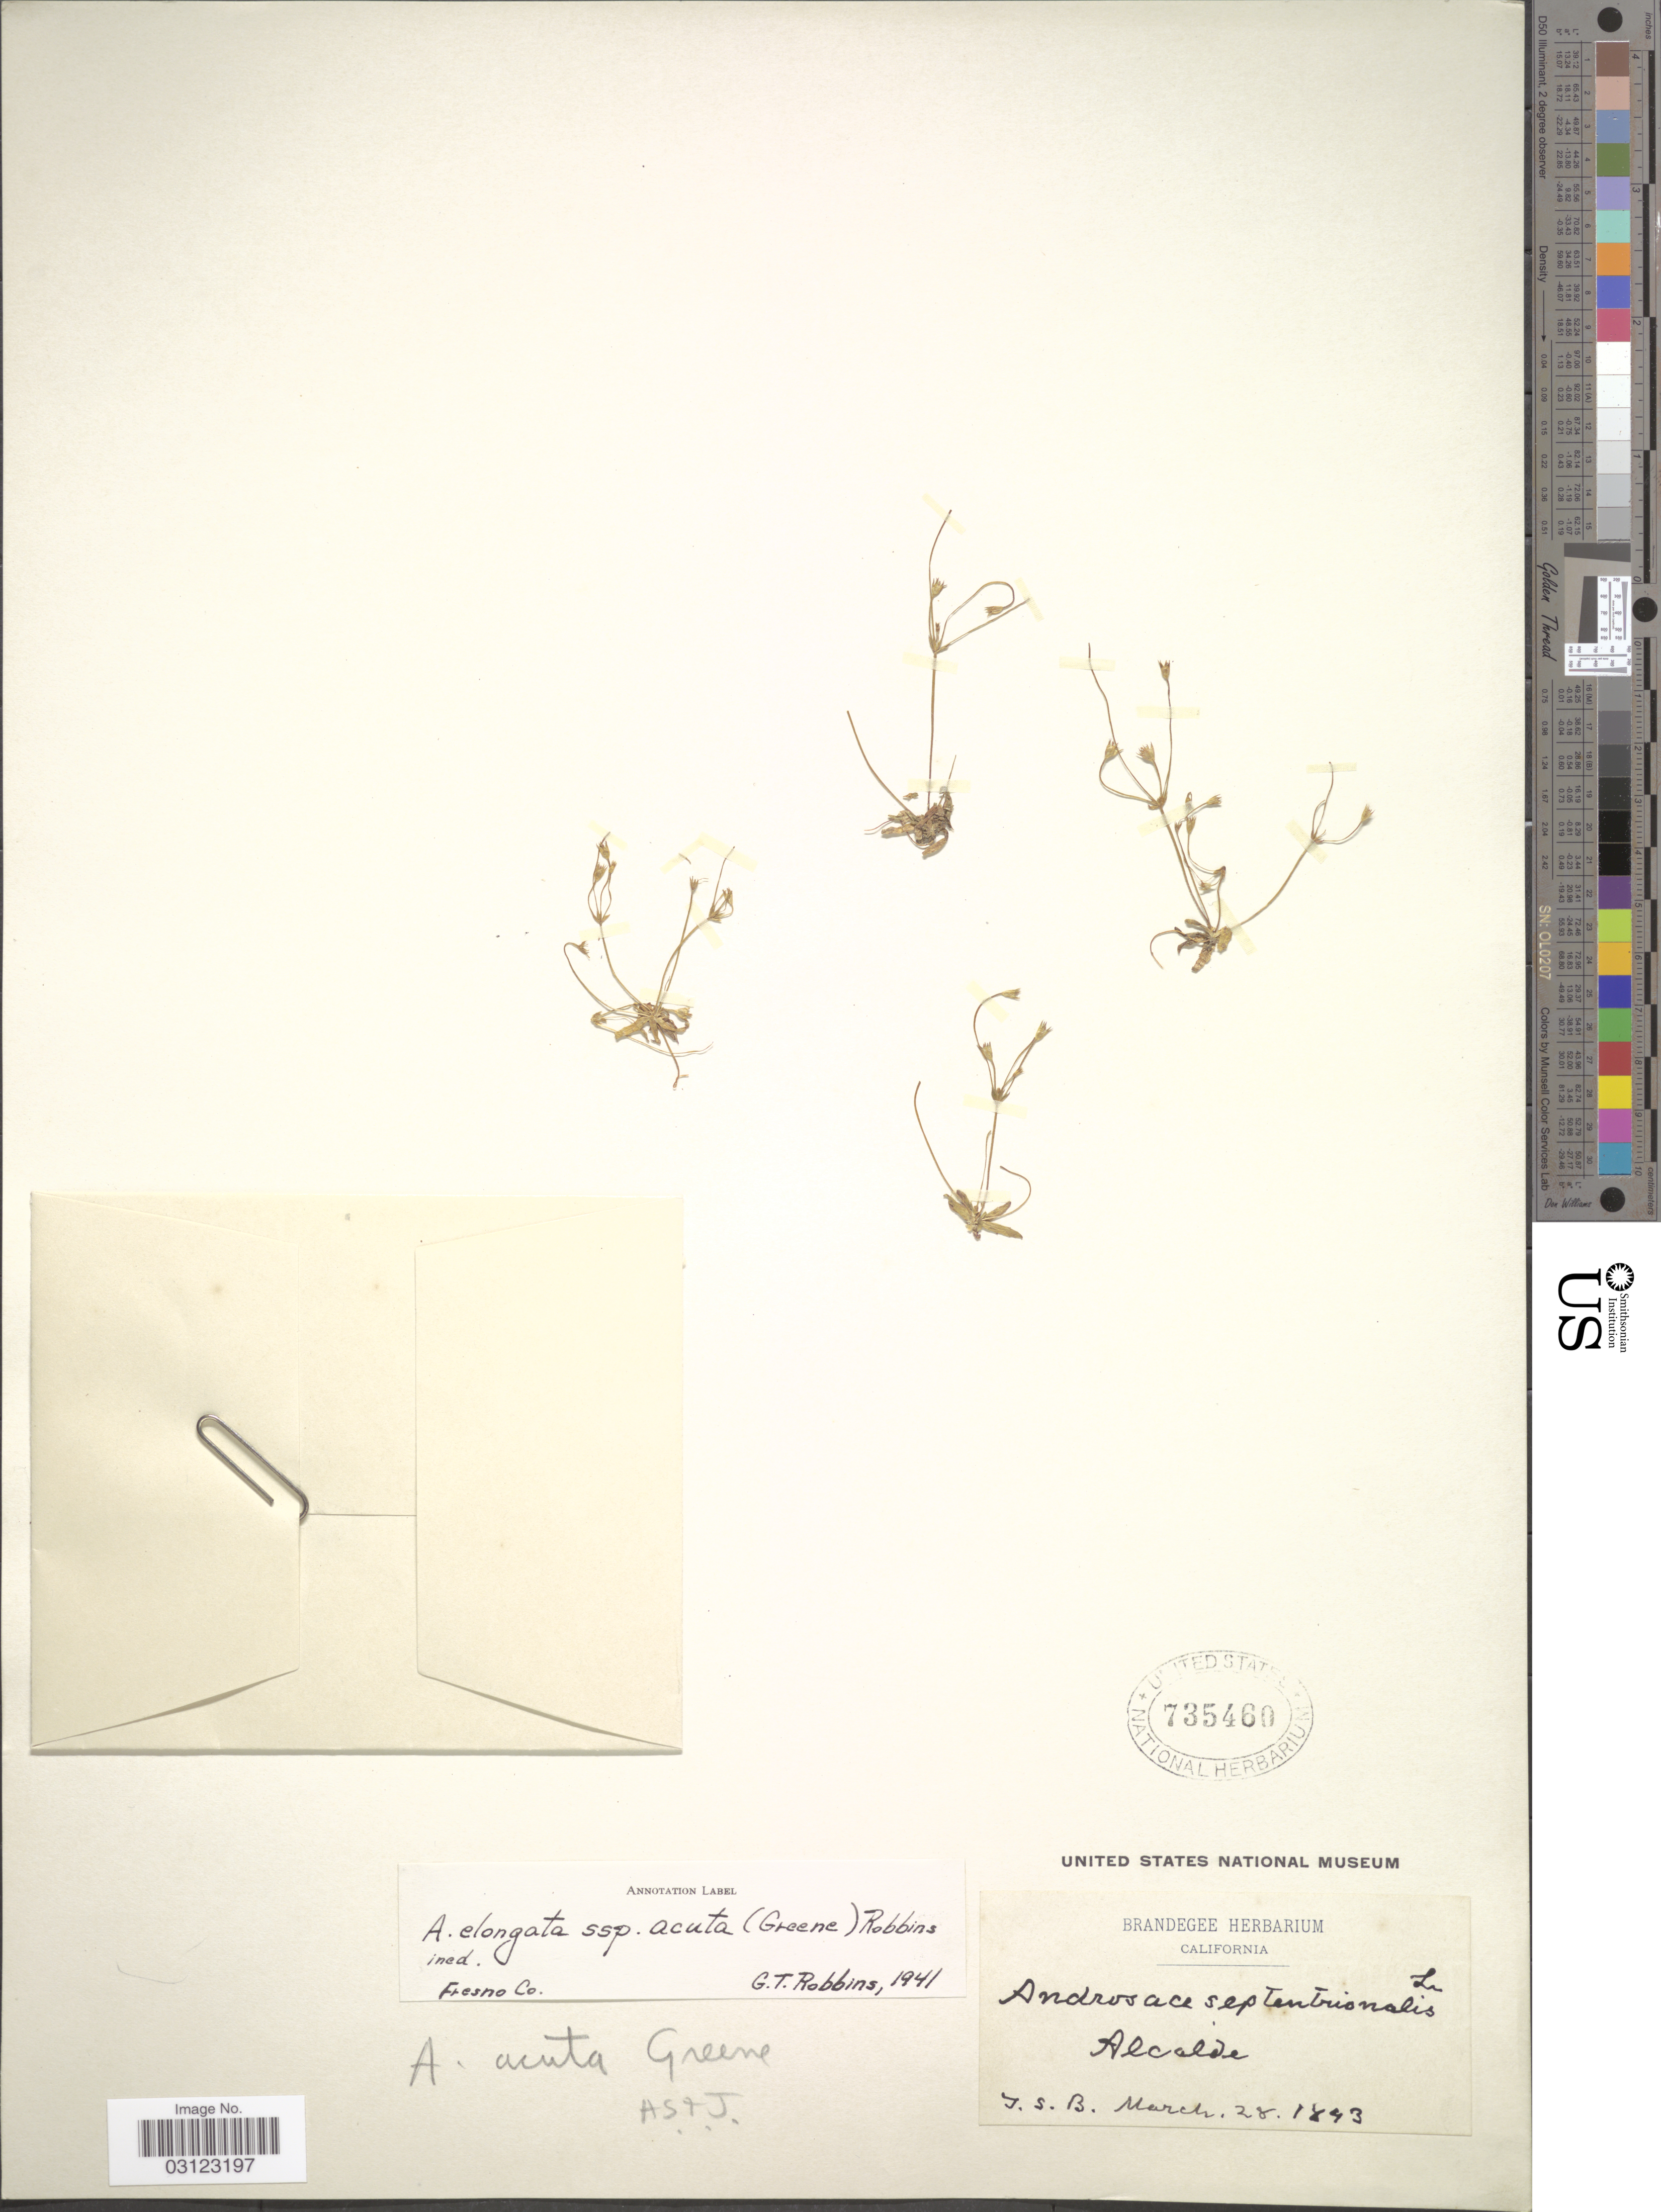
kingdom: Plantae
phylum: Tracheophyta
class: Magnoliopsida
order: Ericales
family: Primulaceae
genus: Androsace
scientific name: Androsace elongata subsp. acuta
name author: (Greene) G.T. Robbins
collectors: T. S. Brandegee (herbarium)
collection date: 1843-03-28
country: United States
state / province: California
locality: Alcalde.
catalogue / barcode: US 735460